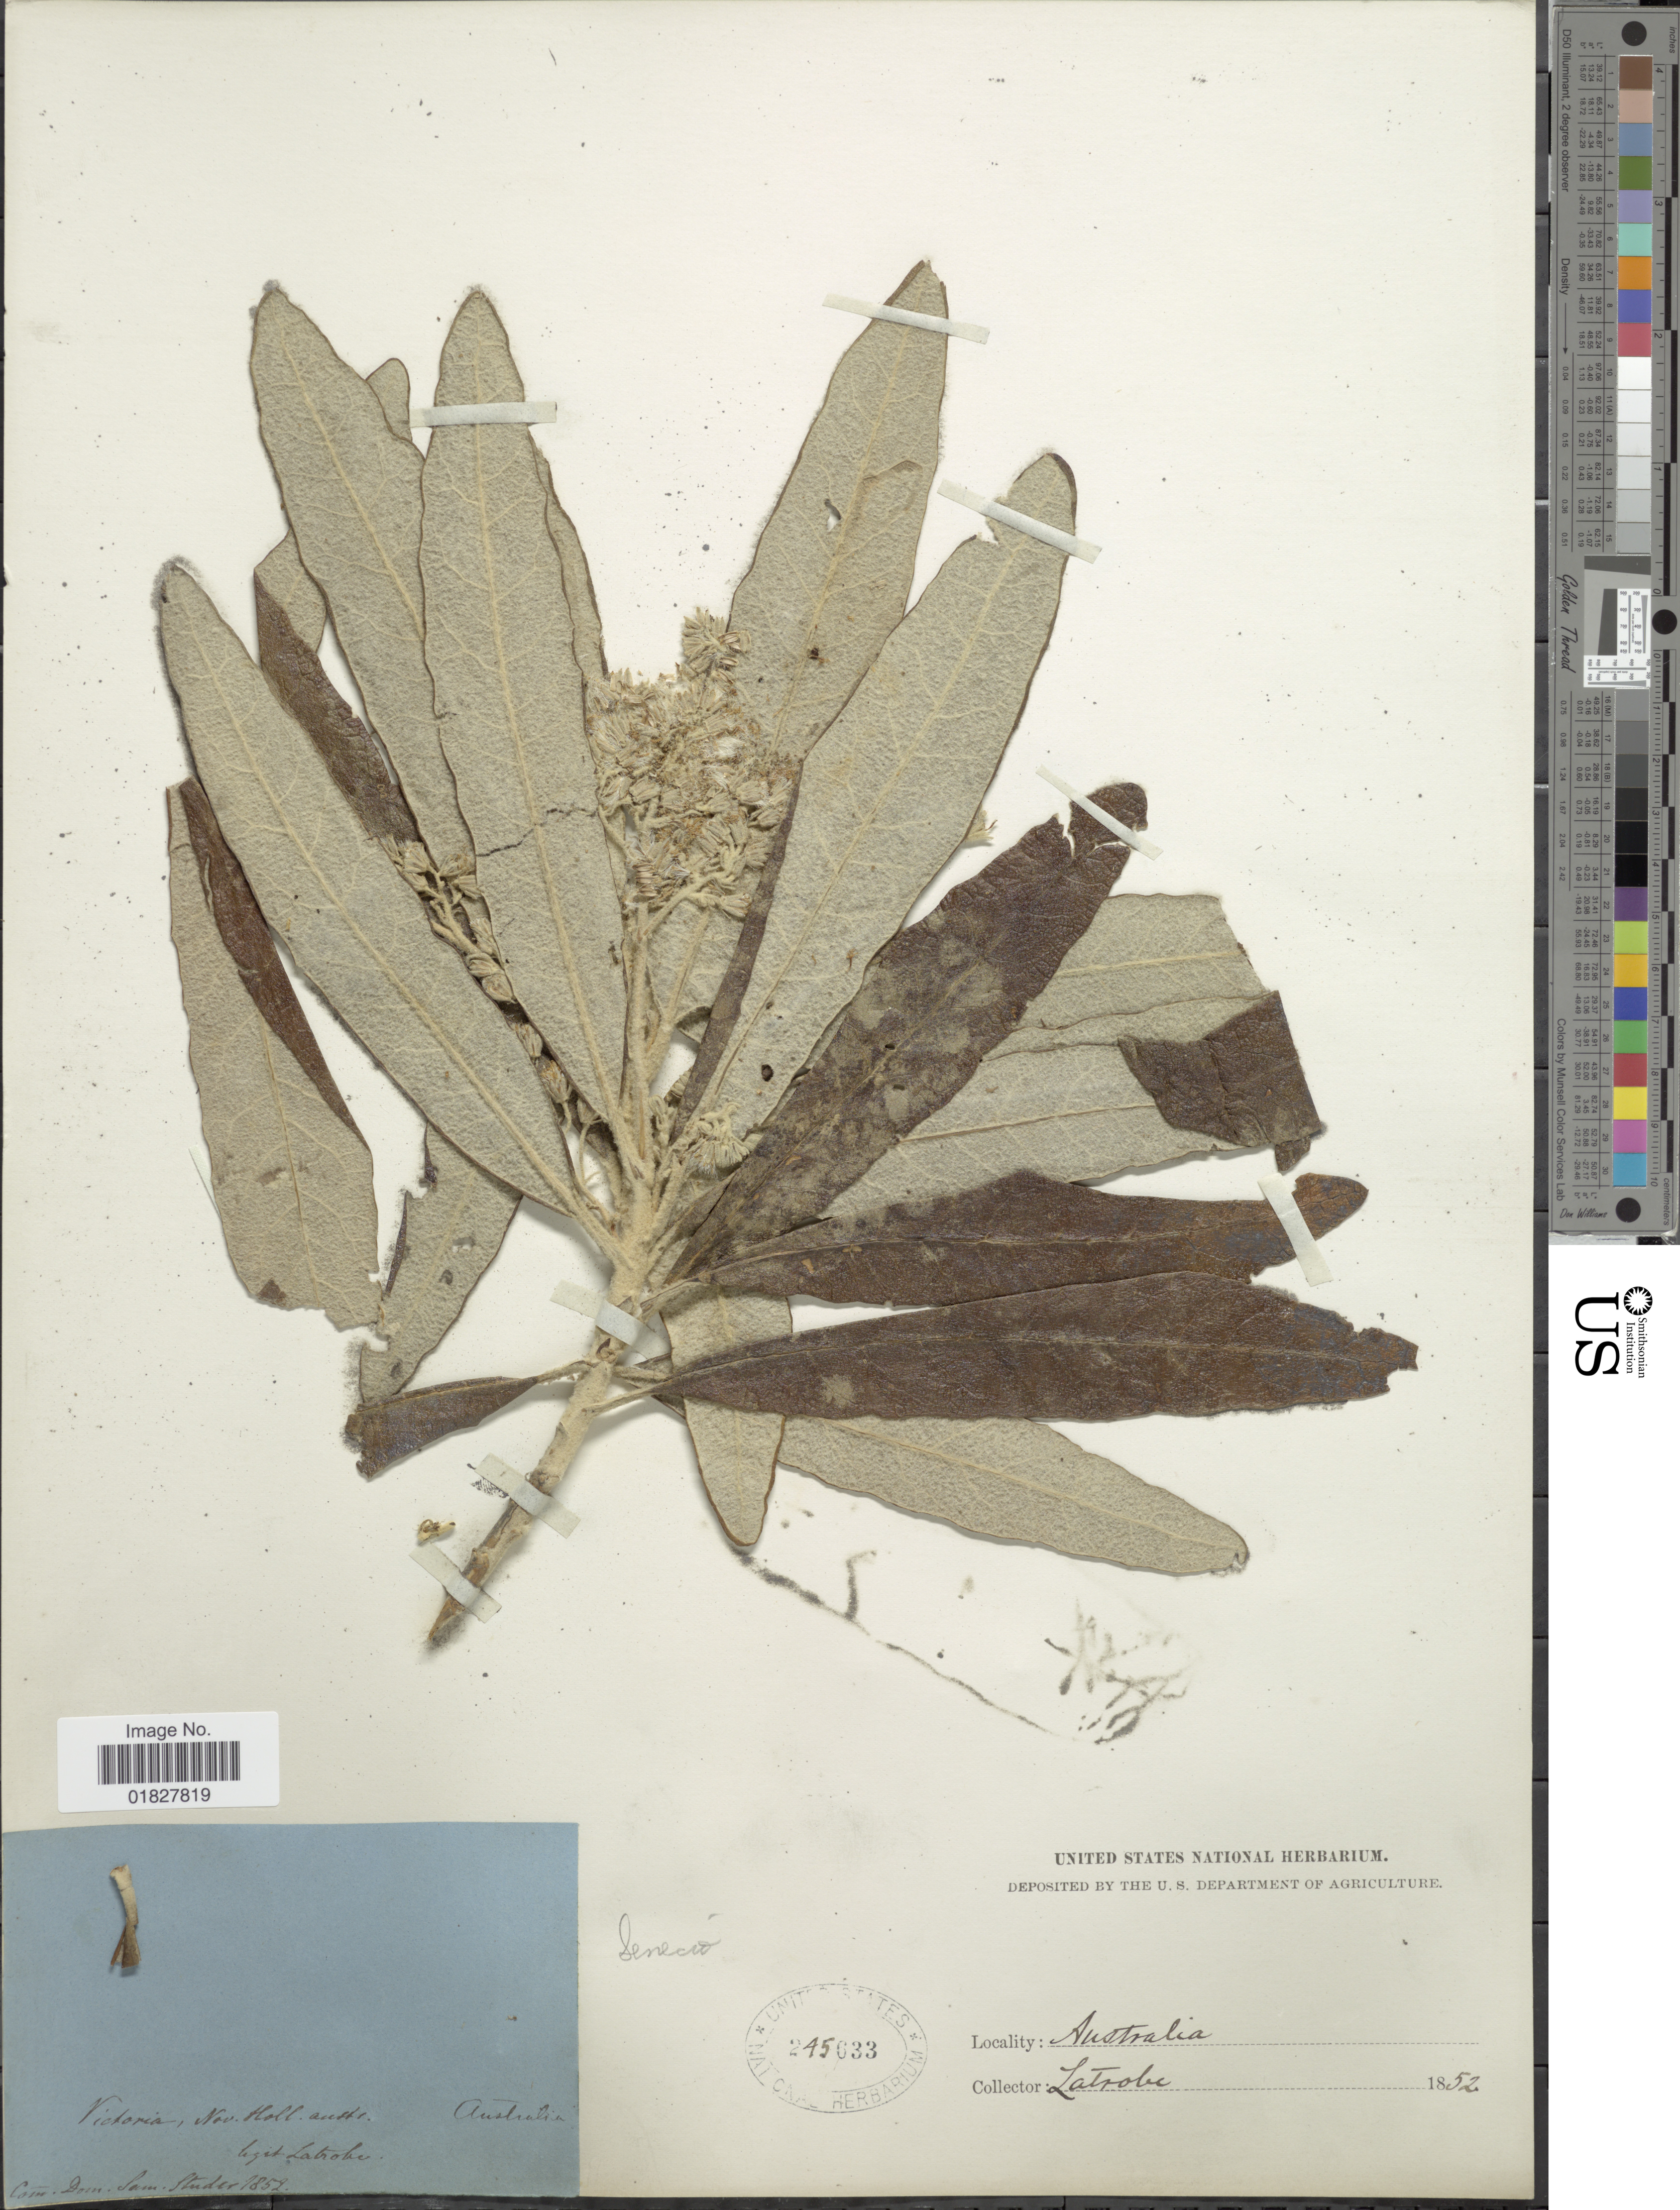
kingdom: Plantae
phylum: Tracheophyta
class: Magnoliopsida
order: Asterales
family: Asteraceae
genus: Bedfordia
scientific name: Bedfordia salicina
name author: (Labill.) DC.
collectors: Latrobe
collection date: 1852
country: Australia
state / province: Victoria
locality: Victoria, Nov. Hollande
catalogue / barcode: US 245633